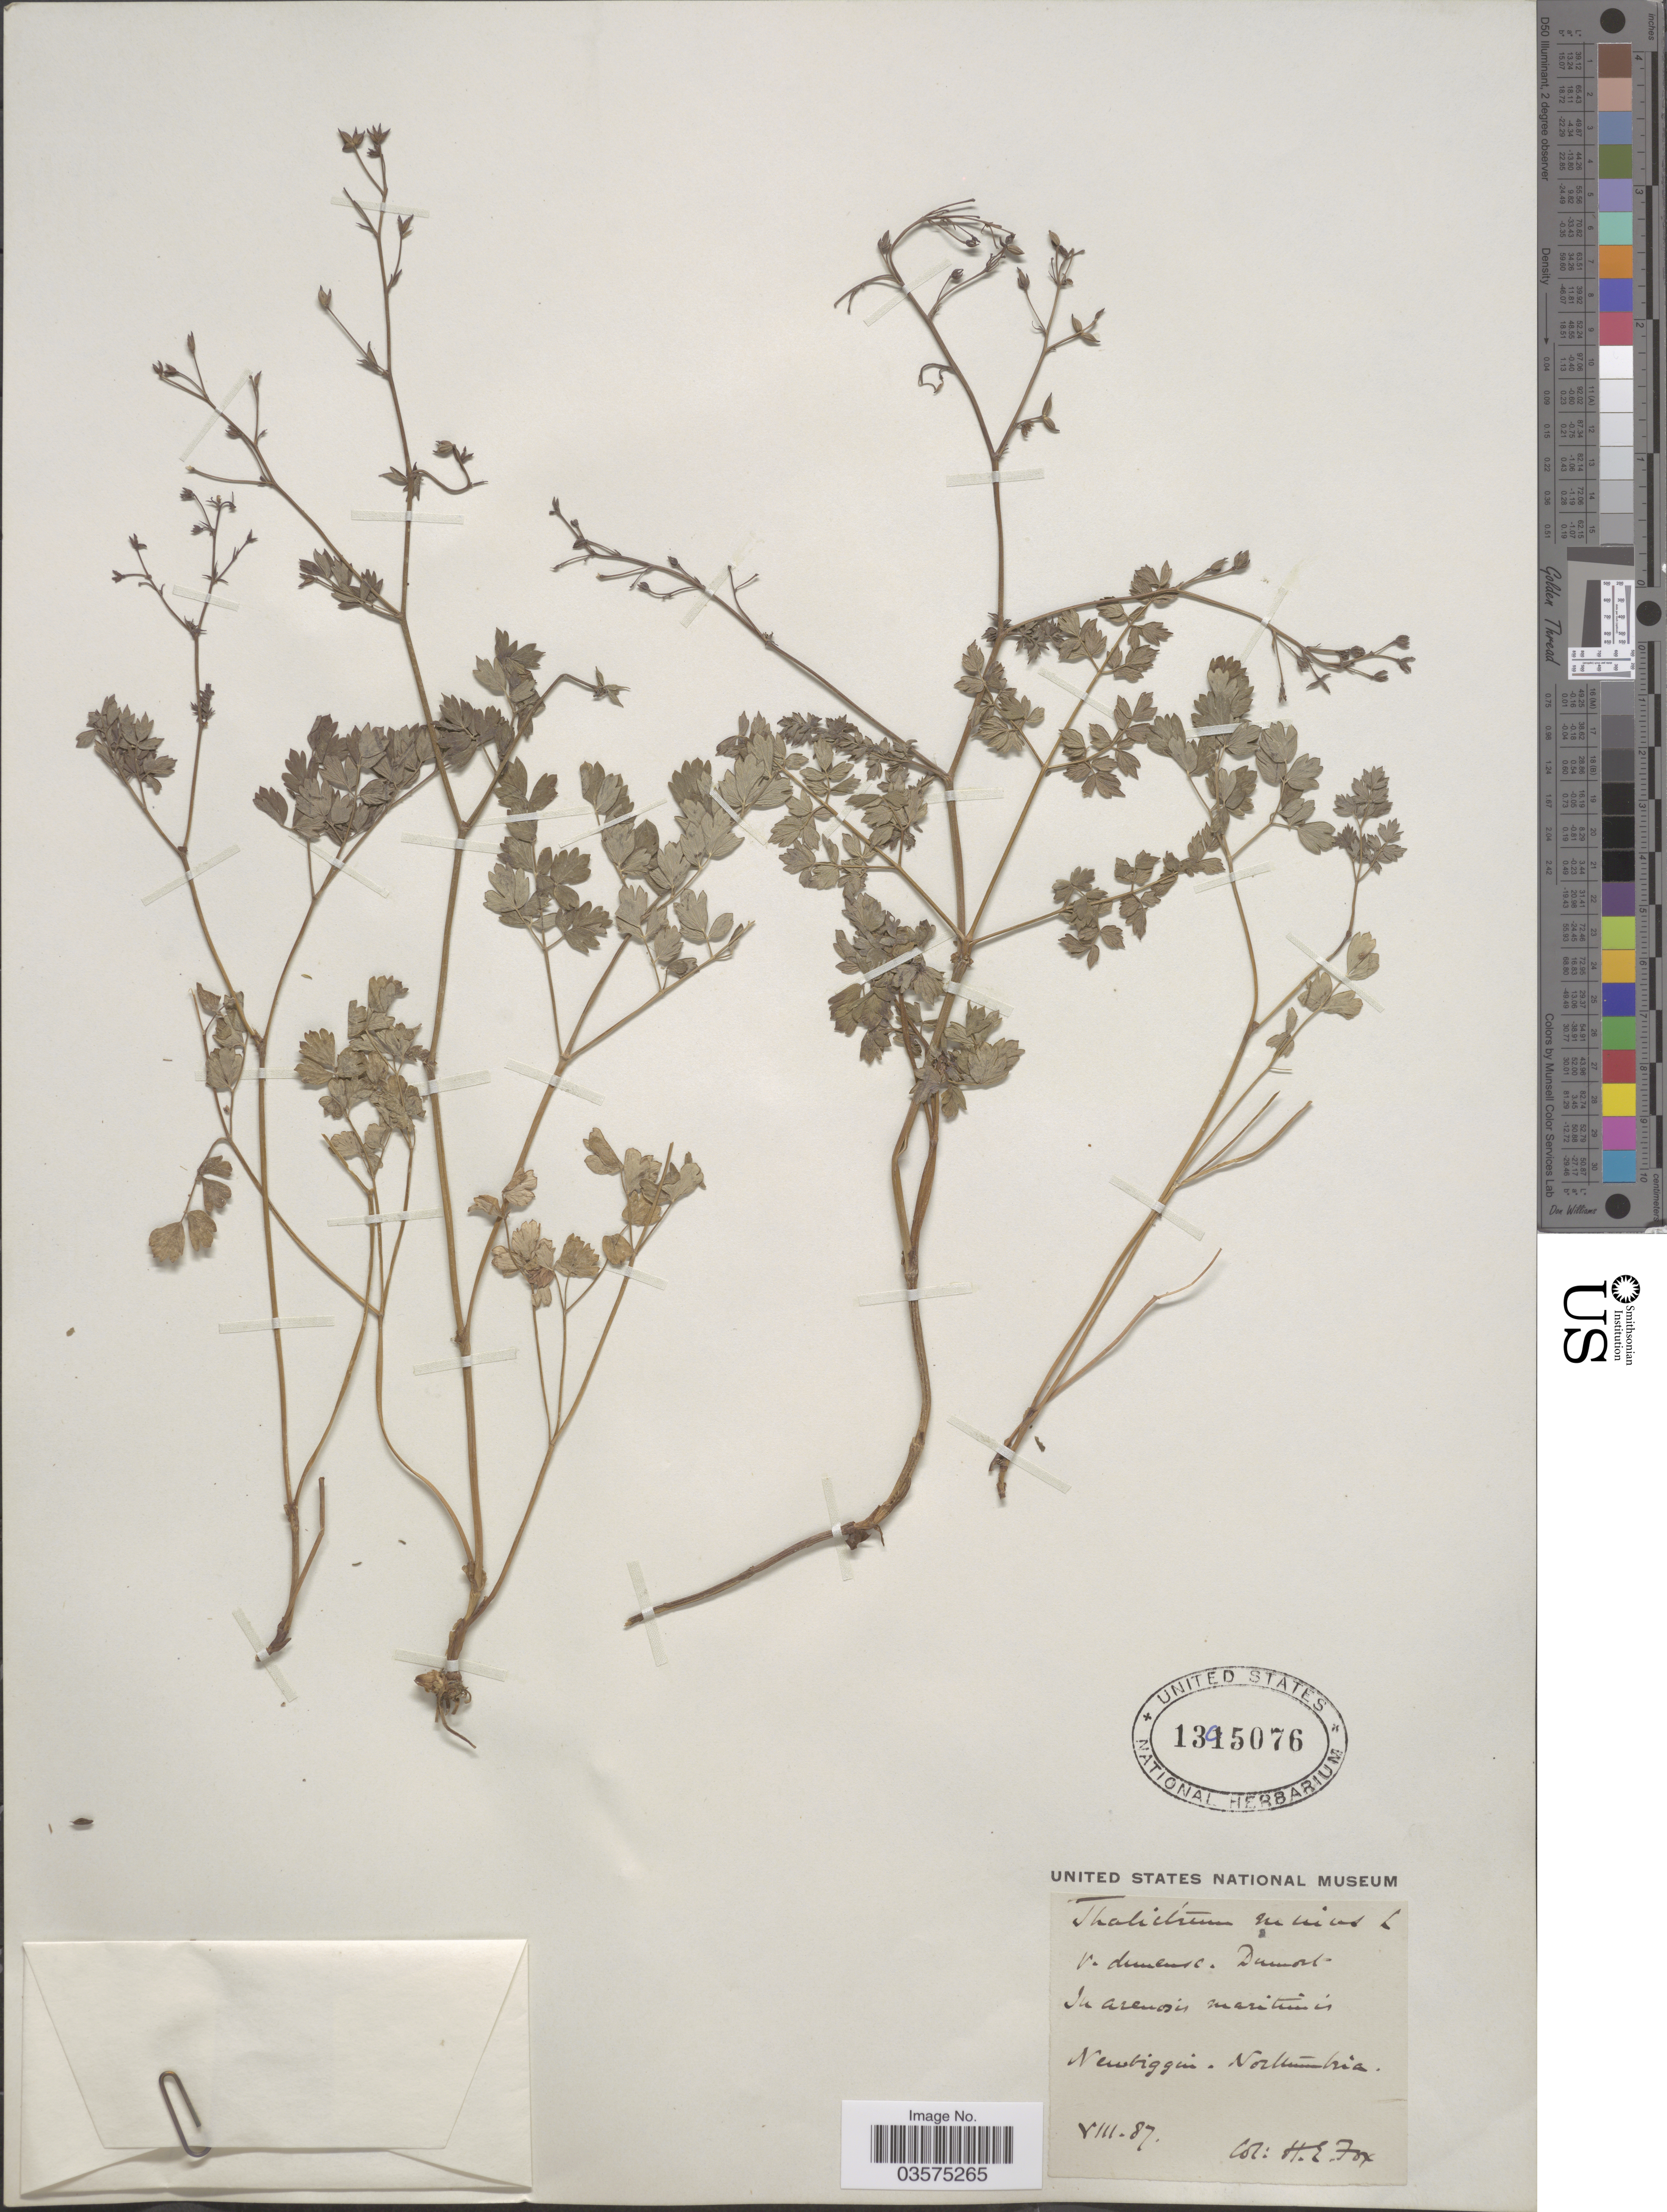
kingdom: Plantae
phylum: Tracheophyta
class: Magnoliopsida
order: Ranunculales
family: Ranunculaceae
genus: Thalictrum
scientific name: Thalictrum minus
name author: L.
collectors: H. Fox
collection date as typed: Transcribed d/m/y: /8/87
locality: In arenosis maritimis Newbiggin Northumbria.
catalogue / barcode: US 1395076